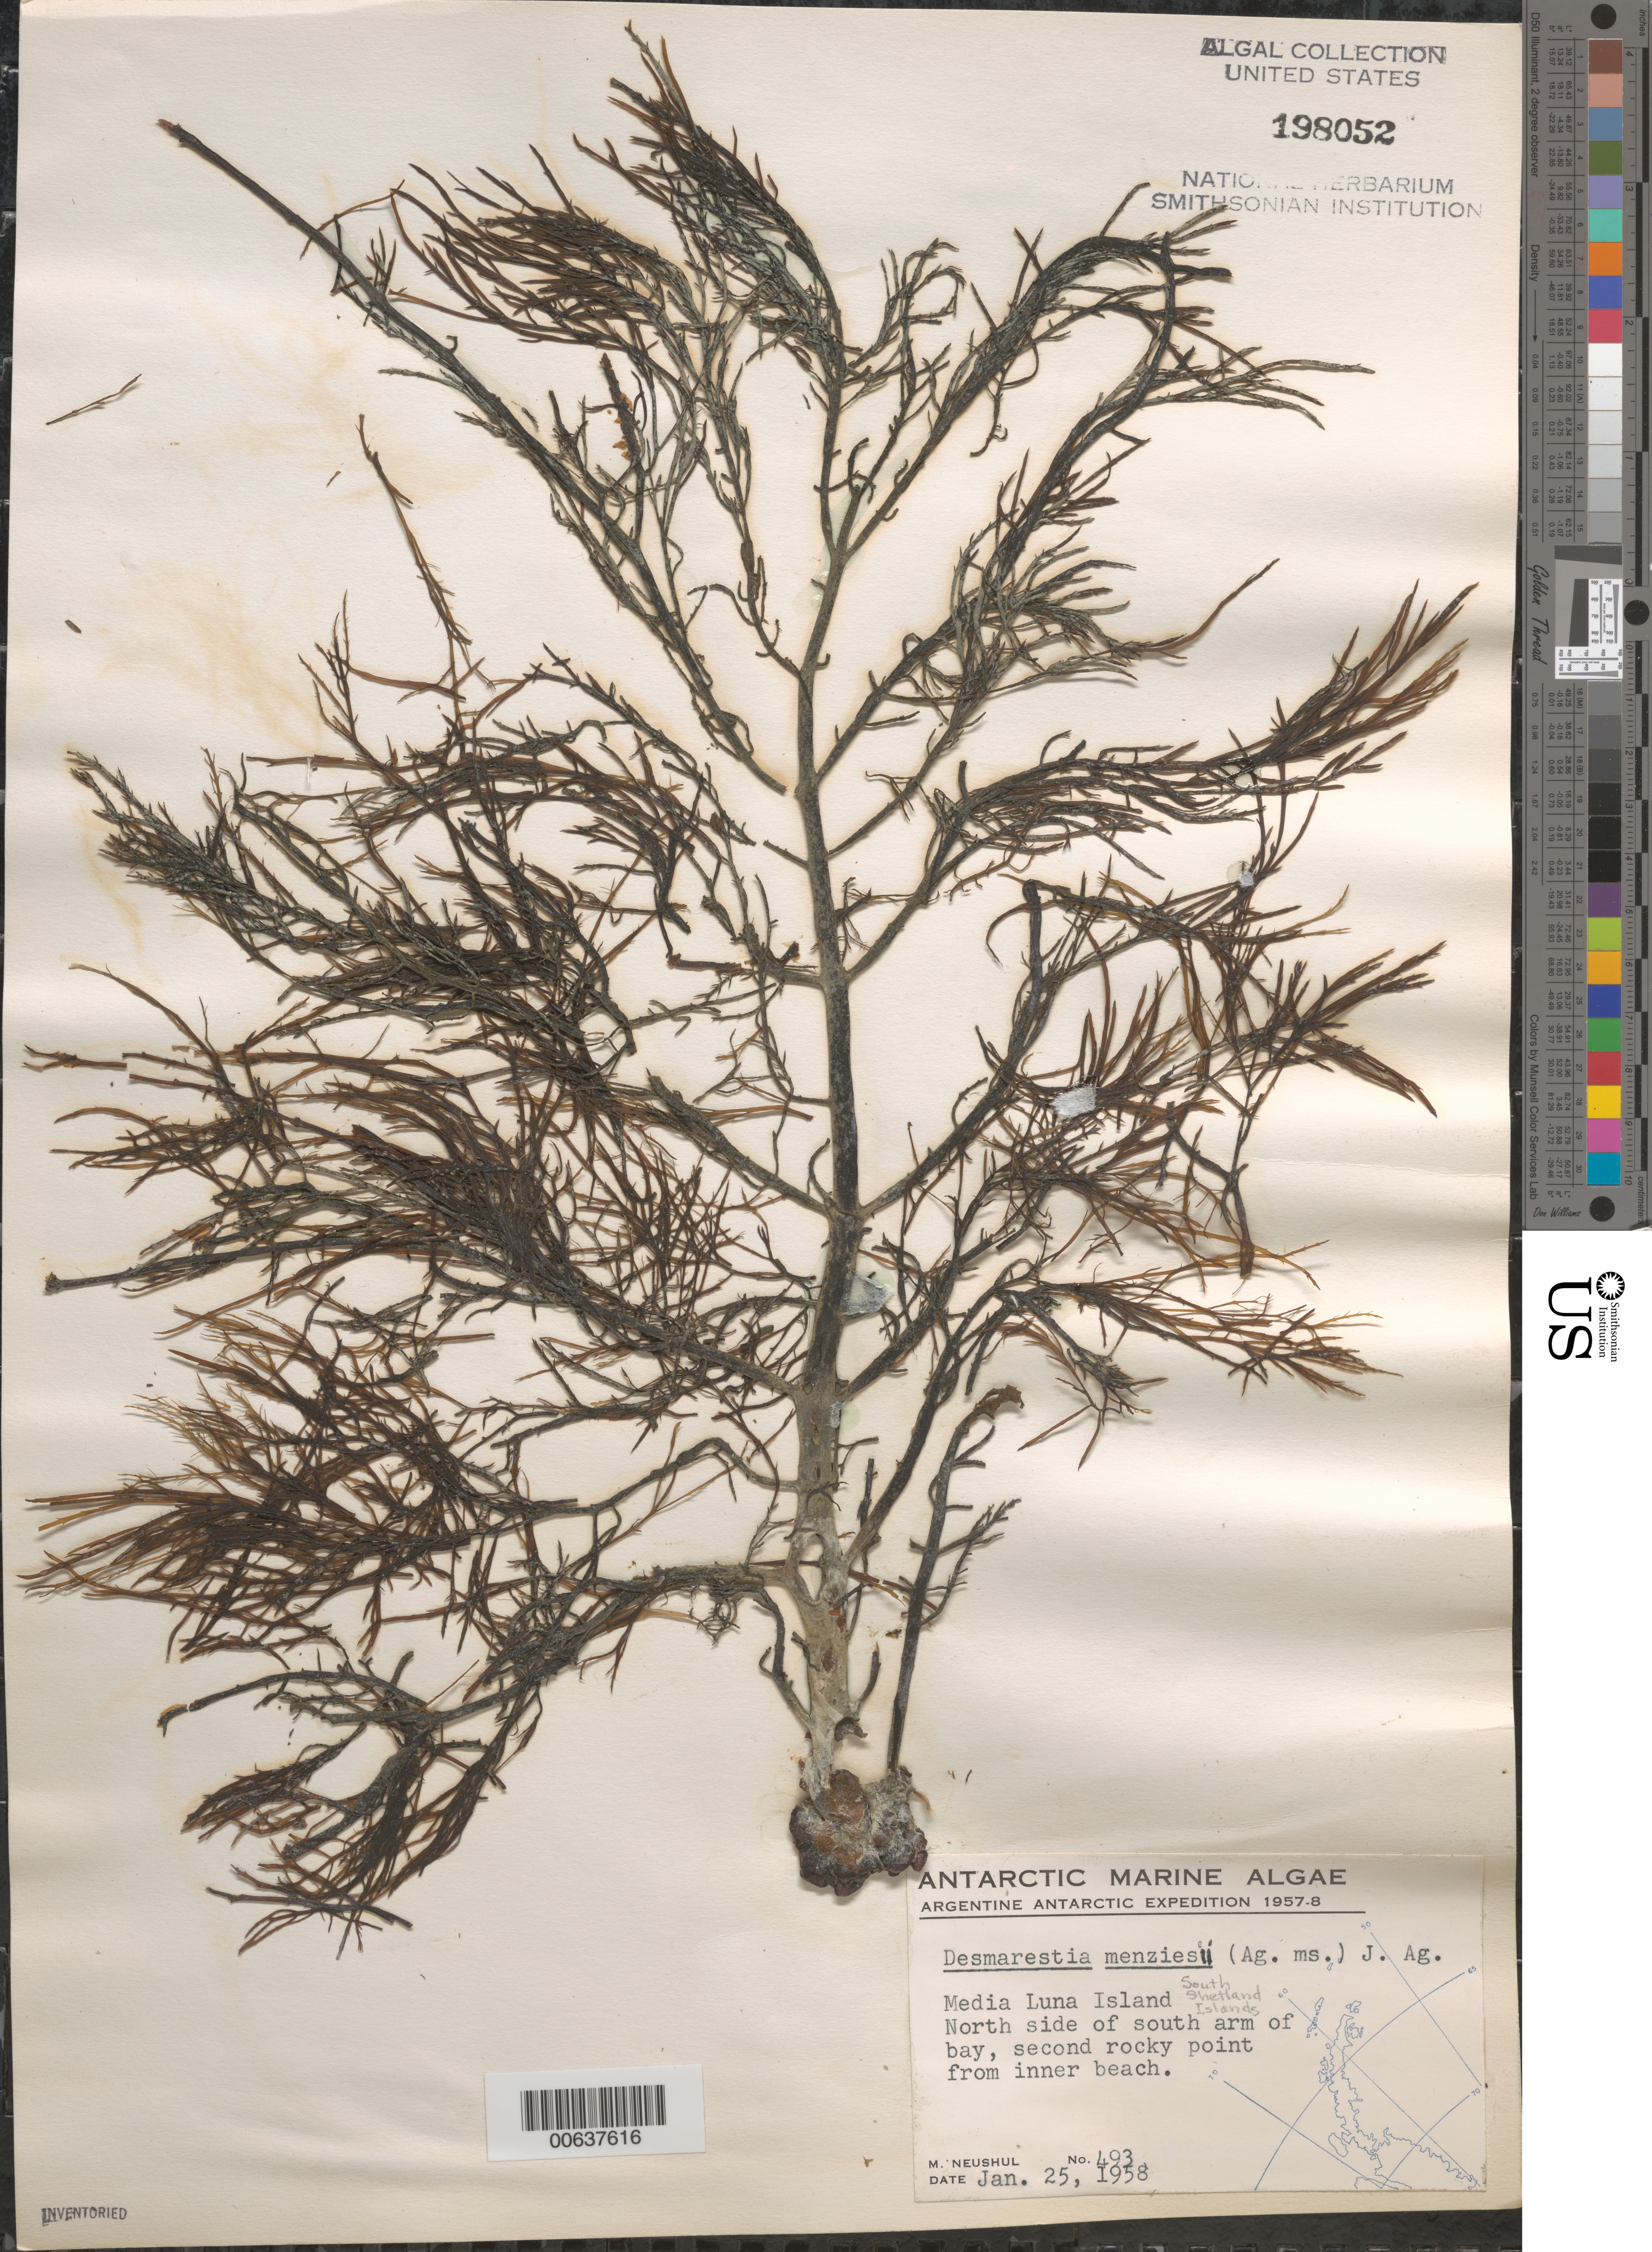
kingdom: Chromista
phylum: Ochrophyta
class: Phaeophyceae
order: Desmarestiales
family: Desmarestiaceae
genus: Desmarestia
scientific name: Desmarestia menziesii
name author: J. Agardh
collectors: M. Neushul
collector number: Neushul 493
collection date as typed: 25 Jan 1958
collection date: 1958-01-25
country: Antarctica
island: Half Moon Island (Media Luna Island)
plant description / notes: Argentine Antarctic Expedition, 1957-1958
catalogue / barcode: US 198052